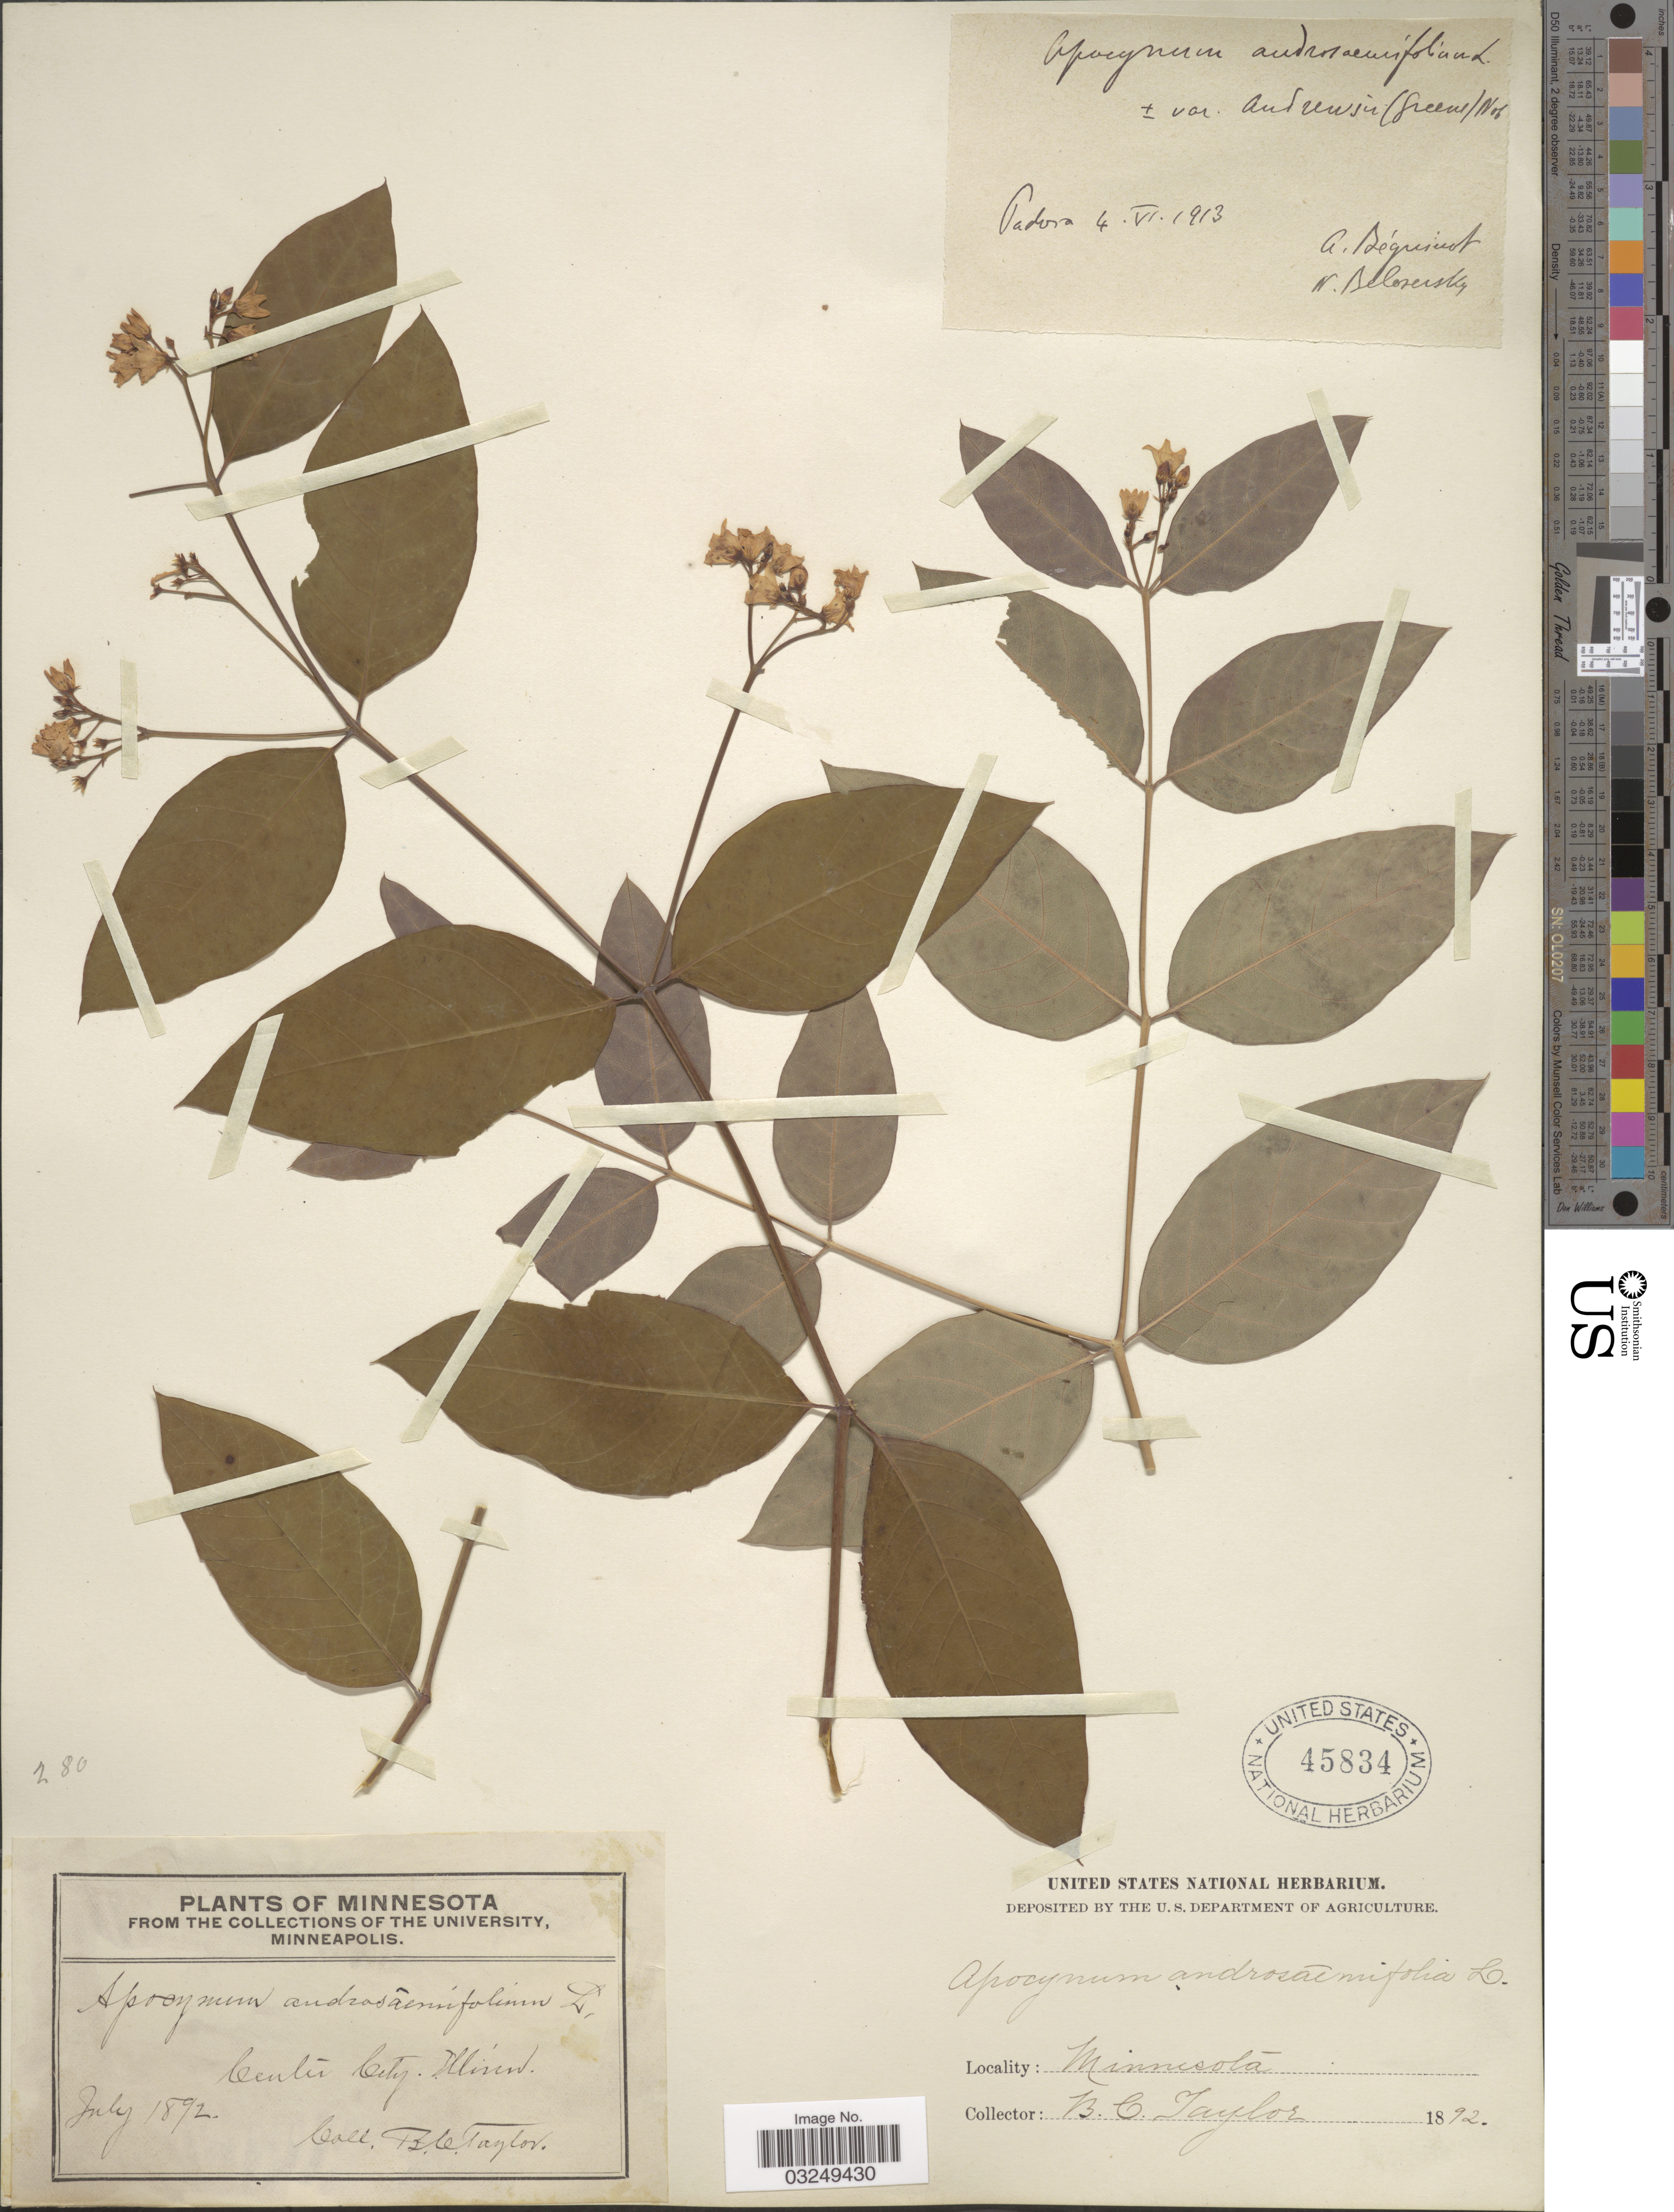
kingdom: Plantae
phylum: Tracheophyta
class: Magnoliopsida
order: Gentianales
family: Apocynaceae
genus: Apocynum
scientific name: Apocynum andrewsii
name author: Greene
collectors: B. C. Taylor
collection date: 1892-07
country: United States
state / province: Minnesota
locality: Center City. Minn.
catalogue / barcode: US 45834